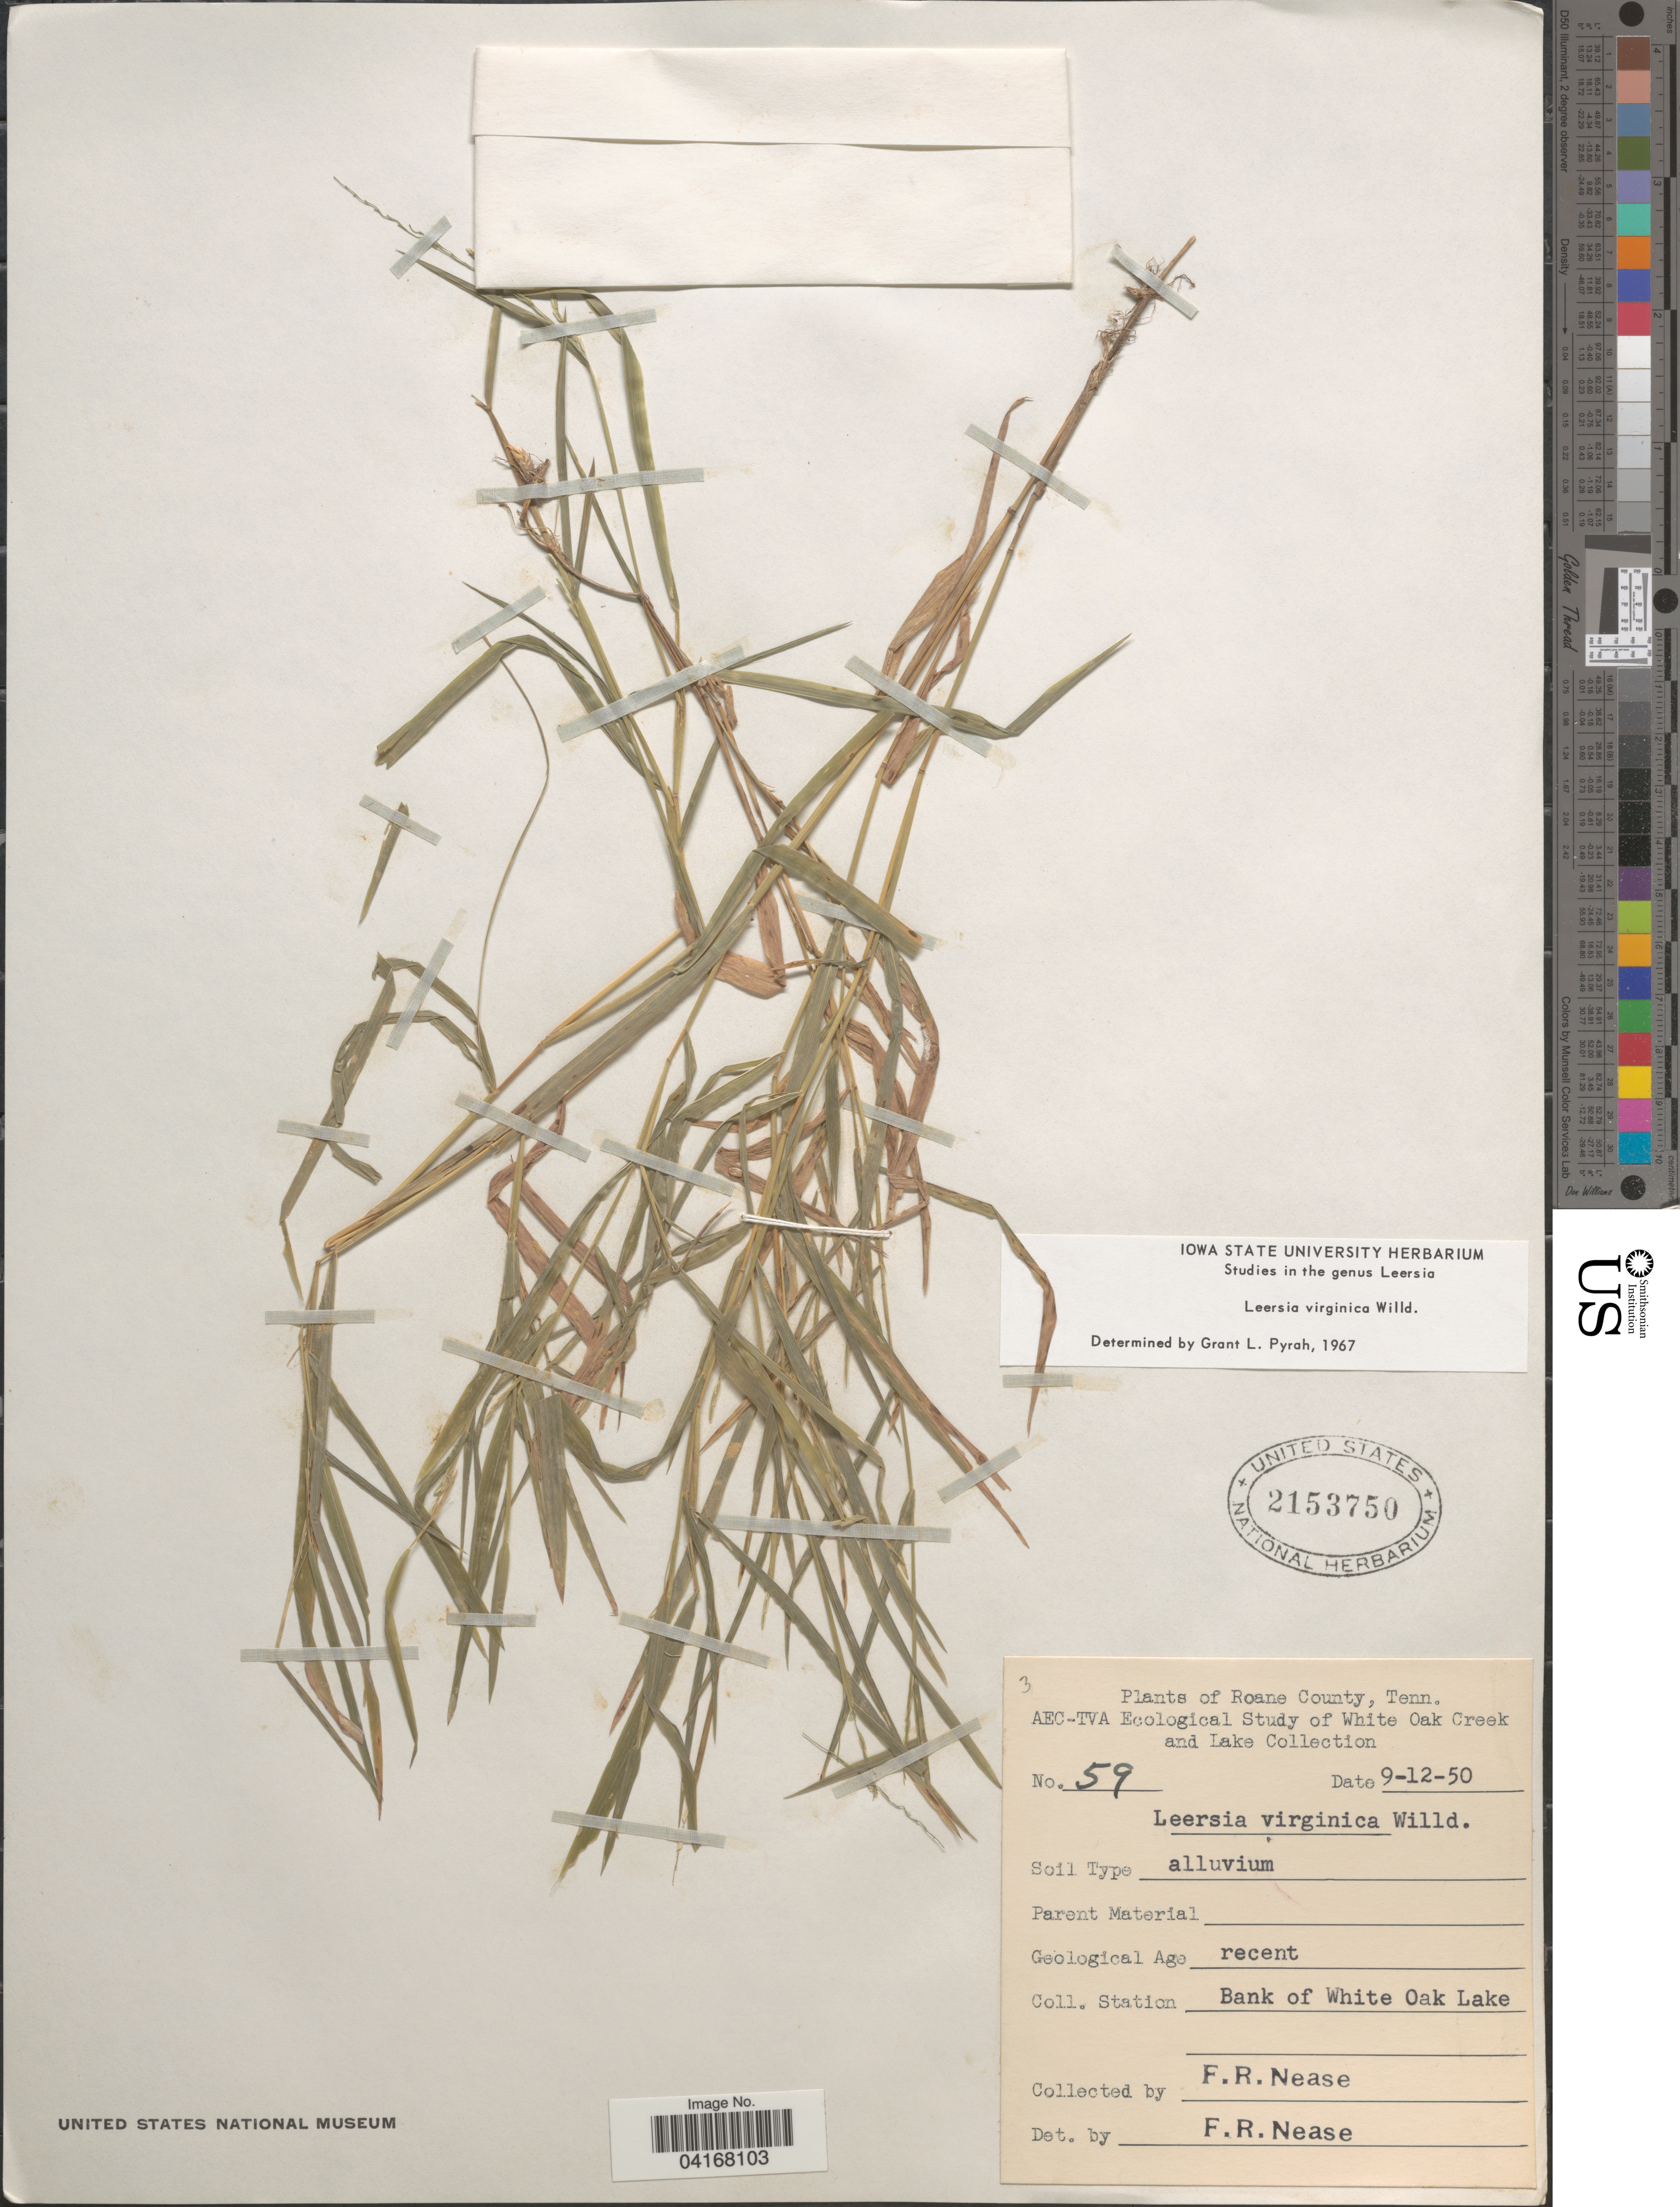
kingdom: Plantae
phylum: Tracheophyta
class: Liliopsida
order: Poales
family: Poaceae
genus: Leersia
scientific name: Leersia virginica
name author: Willd.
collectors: F. Nease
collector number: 59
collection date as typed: Transcribed d/m/y: 12/9/50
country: United States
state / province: Tennessee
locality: Roane County. Coll. Station Bank of White Oak Lake.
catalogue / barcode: US 2153750